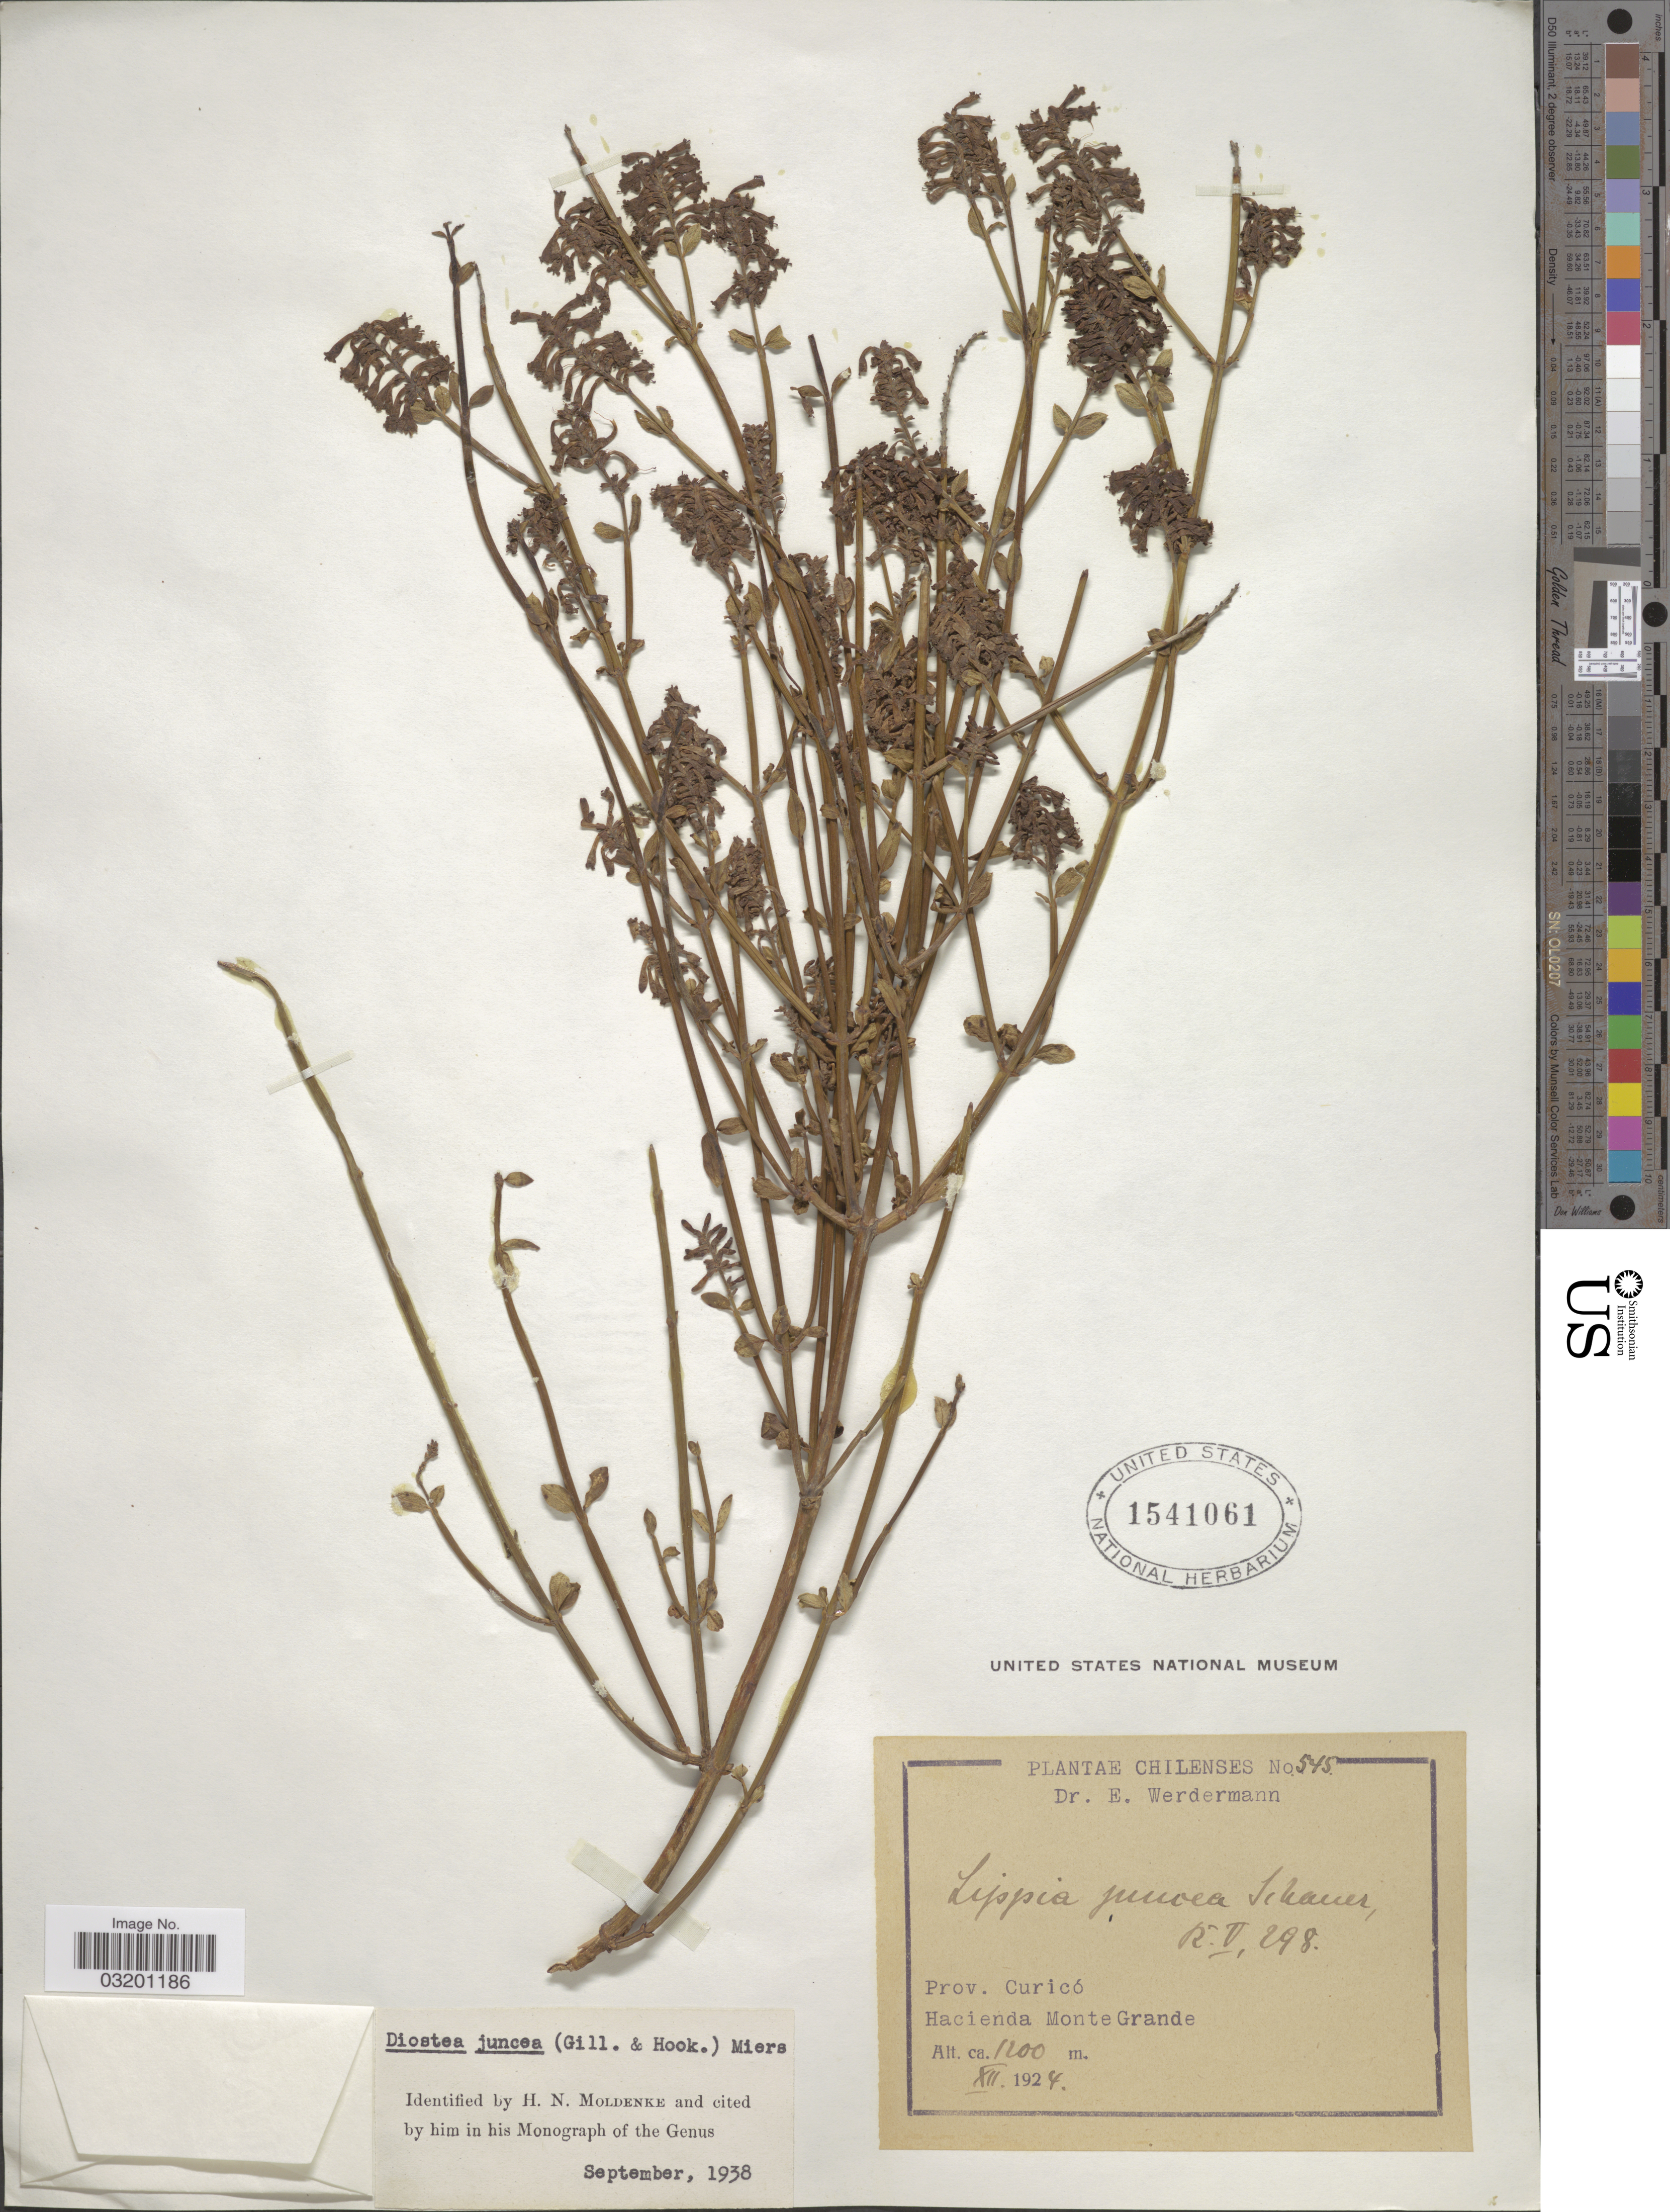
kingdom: Plantae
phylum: Tracheophyta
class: Magnoliopsida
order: Lamiales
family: Verbenaceae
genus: Baillonia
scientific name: Baillonia juncea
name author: Benth.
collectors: E. Werdermann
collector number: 545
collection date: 1924-12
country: Chile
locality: Prov. Curicó. Hacienda Monte Grande.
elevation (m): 1200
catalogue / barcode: US 1541061